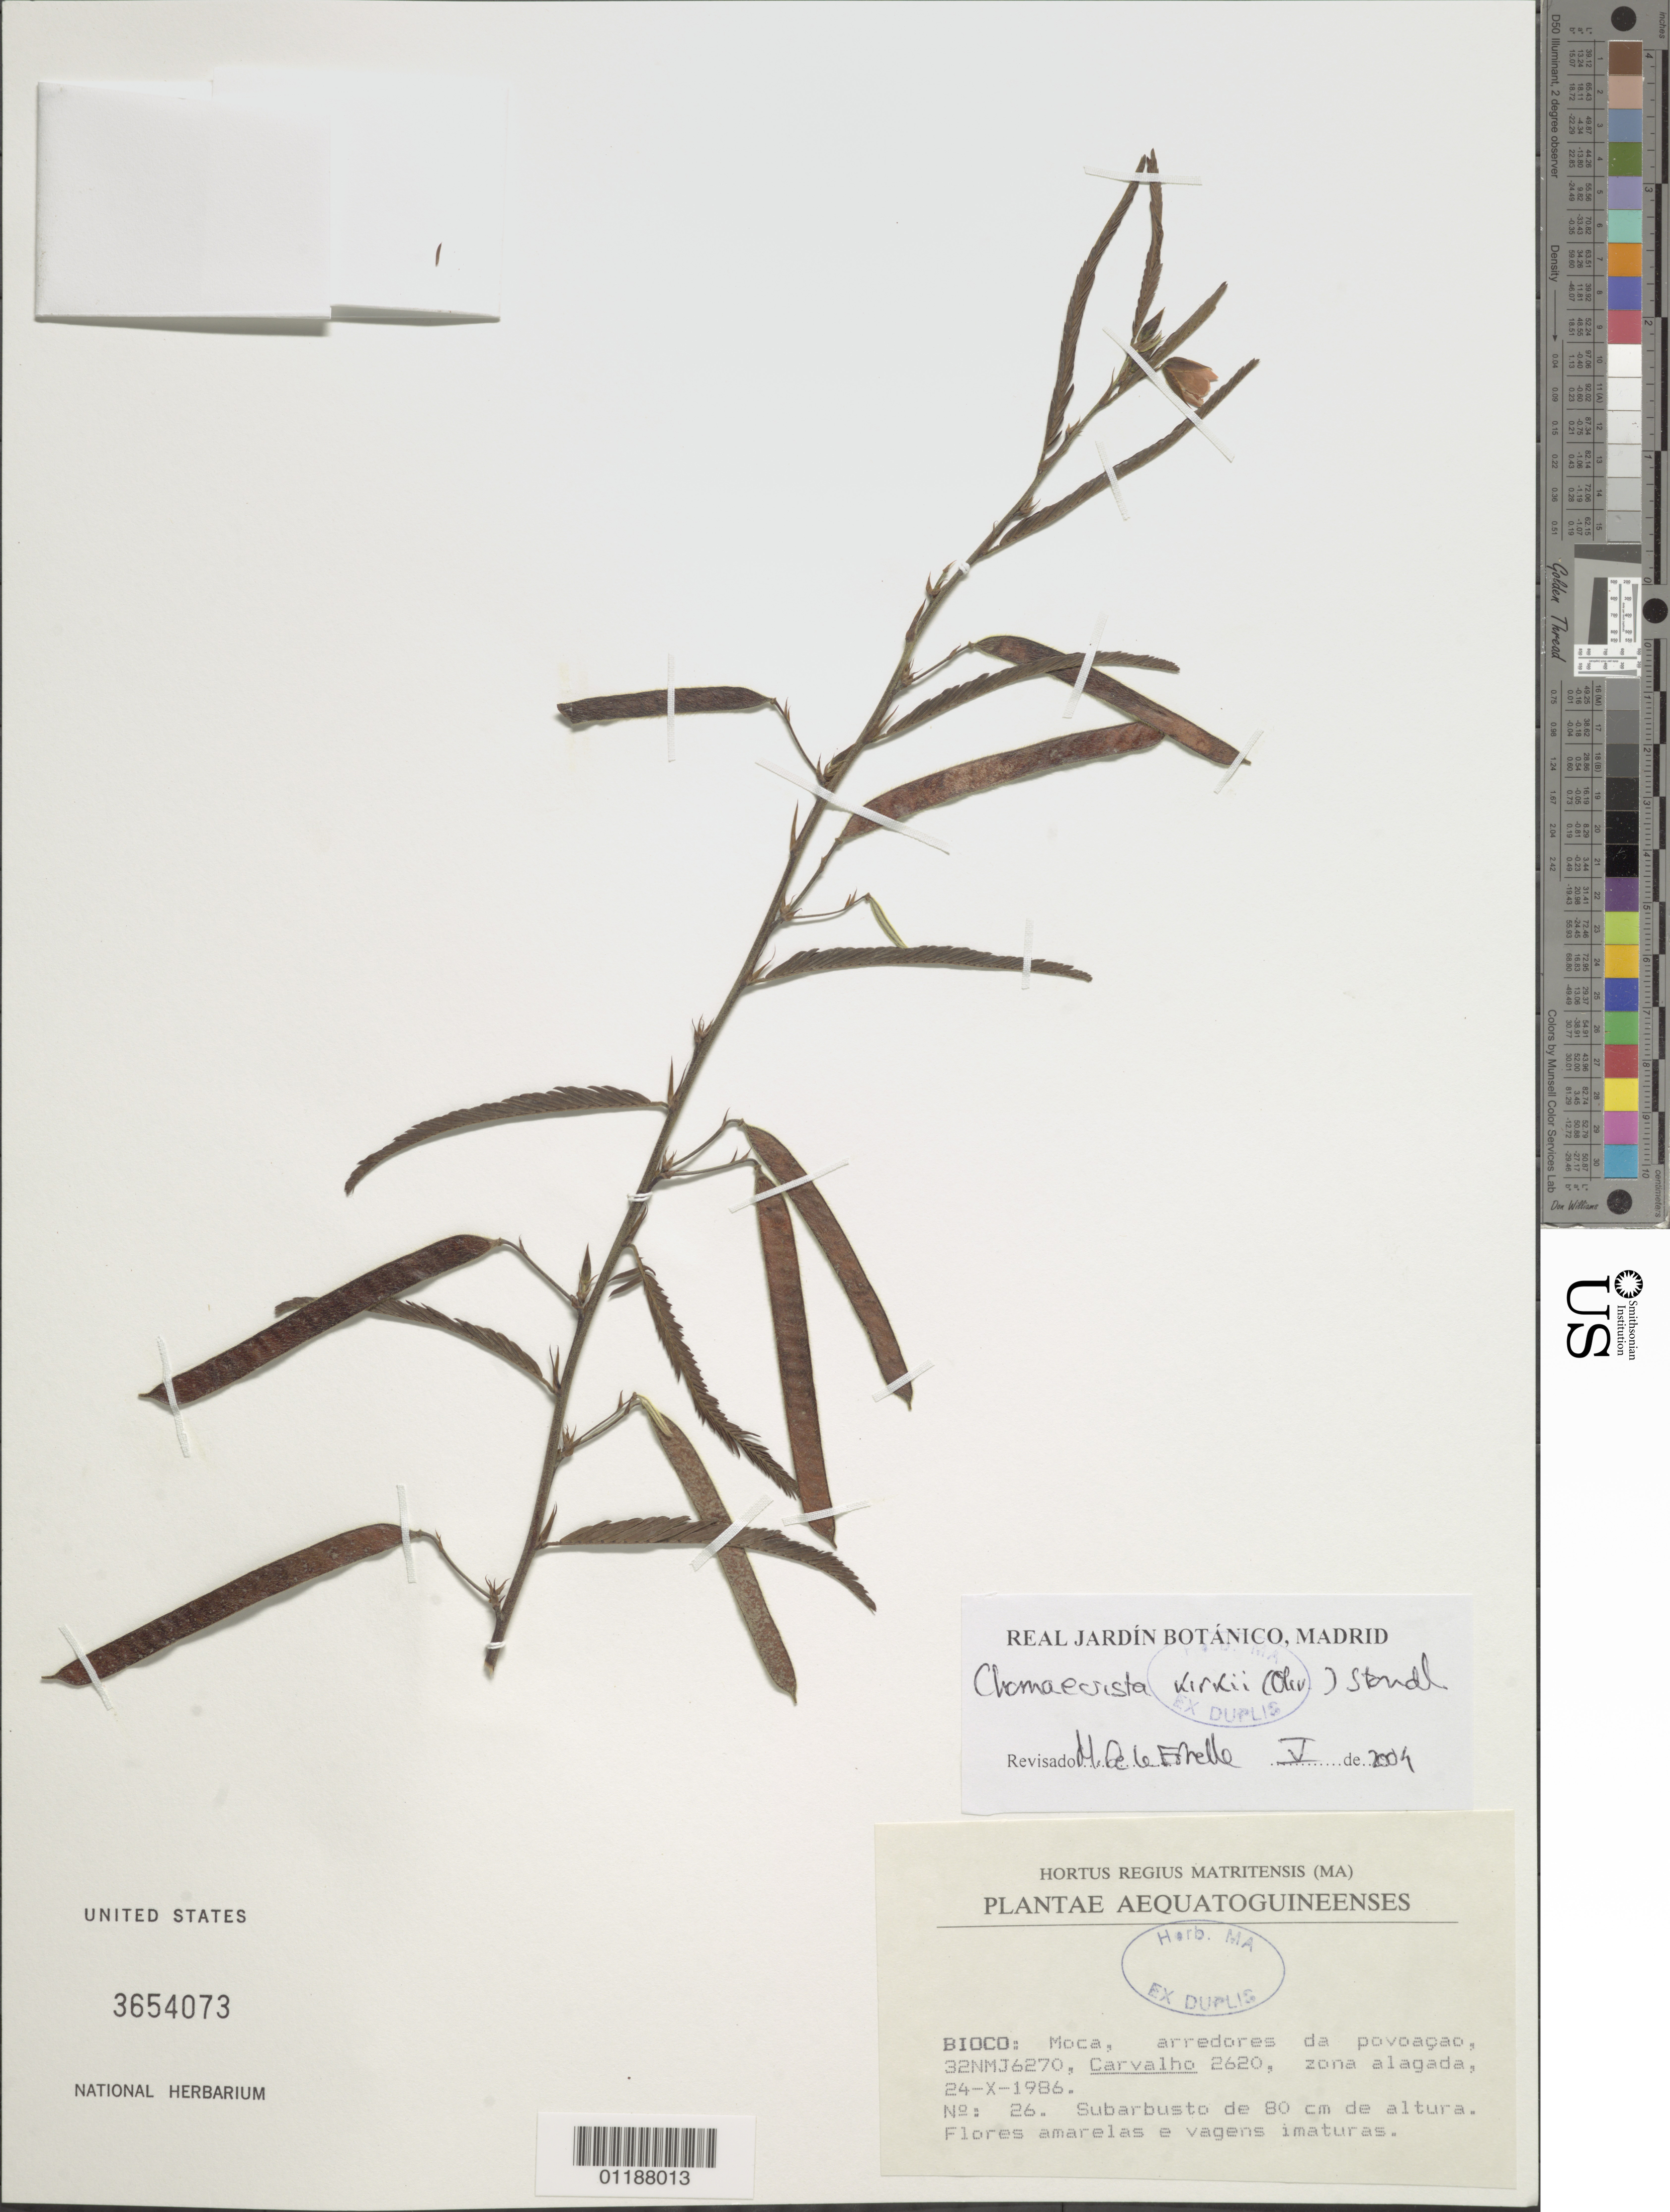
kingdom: Plantae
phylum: Tracheophyta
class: Magnoliopsida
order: Fabales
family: Fabaceae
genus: Chamaecrista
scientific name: Chamaecrista kirkii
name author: (Oliv.) Standl.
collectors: L. F. Carvalho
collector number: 2620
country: Equatorial Guinea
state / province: Bioko Sur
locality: Moca, arredores da povoacao, 32NMJ6270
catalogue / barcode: US 3654073